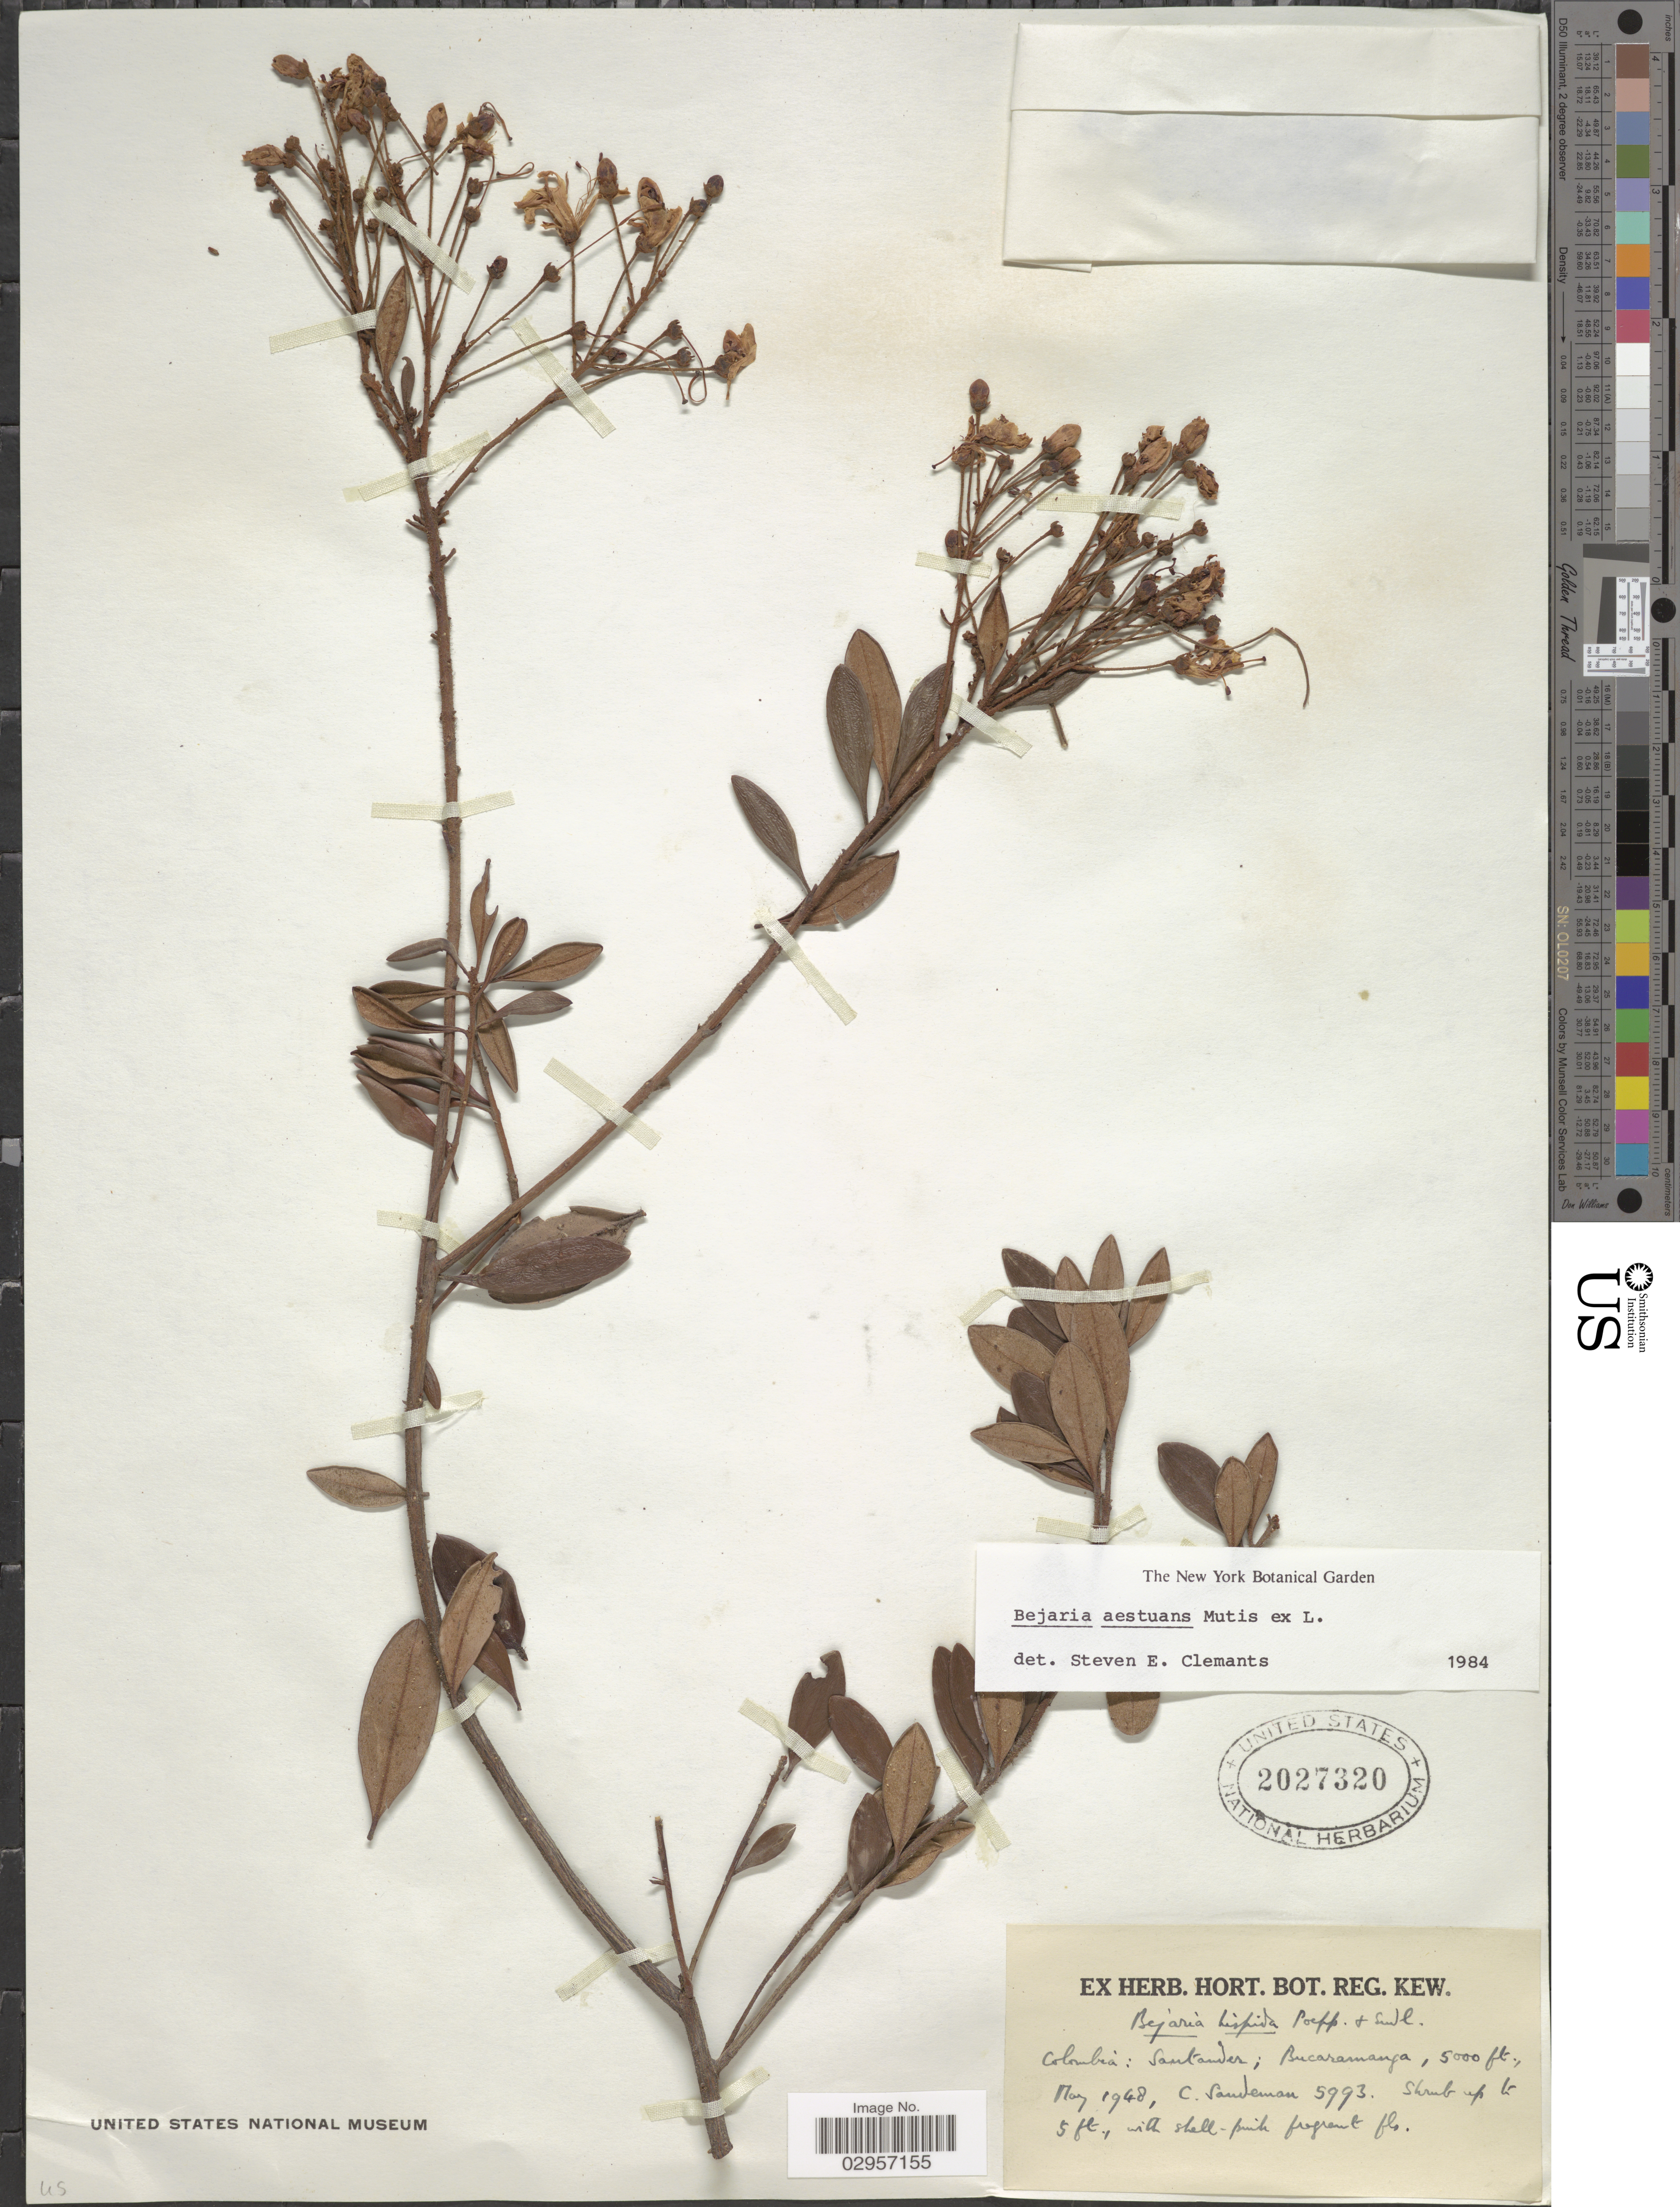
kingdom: Plantae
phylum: Tracheophyta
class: Magnoliopsida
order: Ericales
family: Ericaceae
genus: Befaria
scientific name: Befaria aestuans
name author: Mutis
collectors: C. Sandeman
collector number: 5993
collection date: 1948-05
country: Colombia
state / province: Santander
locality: Santander; Bucaramanga.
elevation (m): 1524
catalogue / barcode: US 2027320